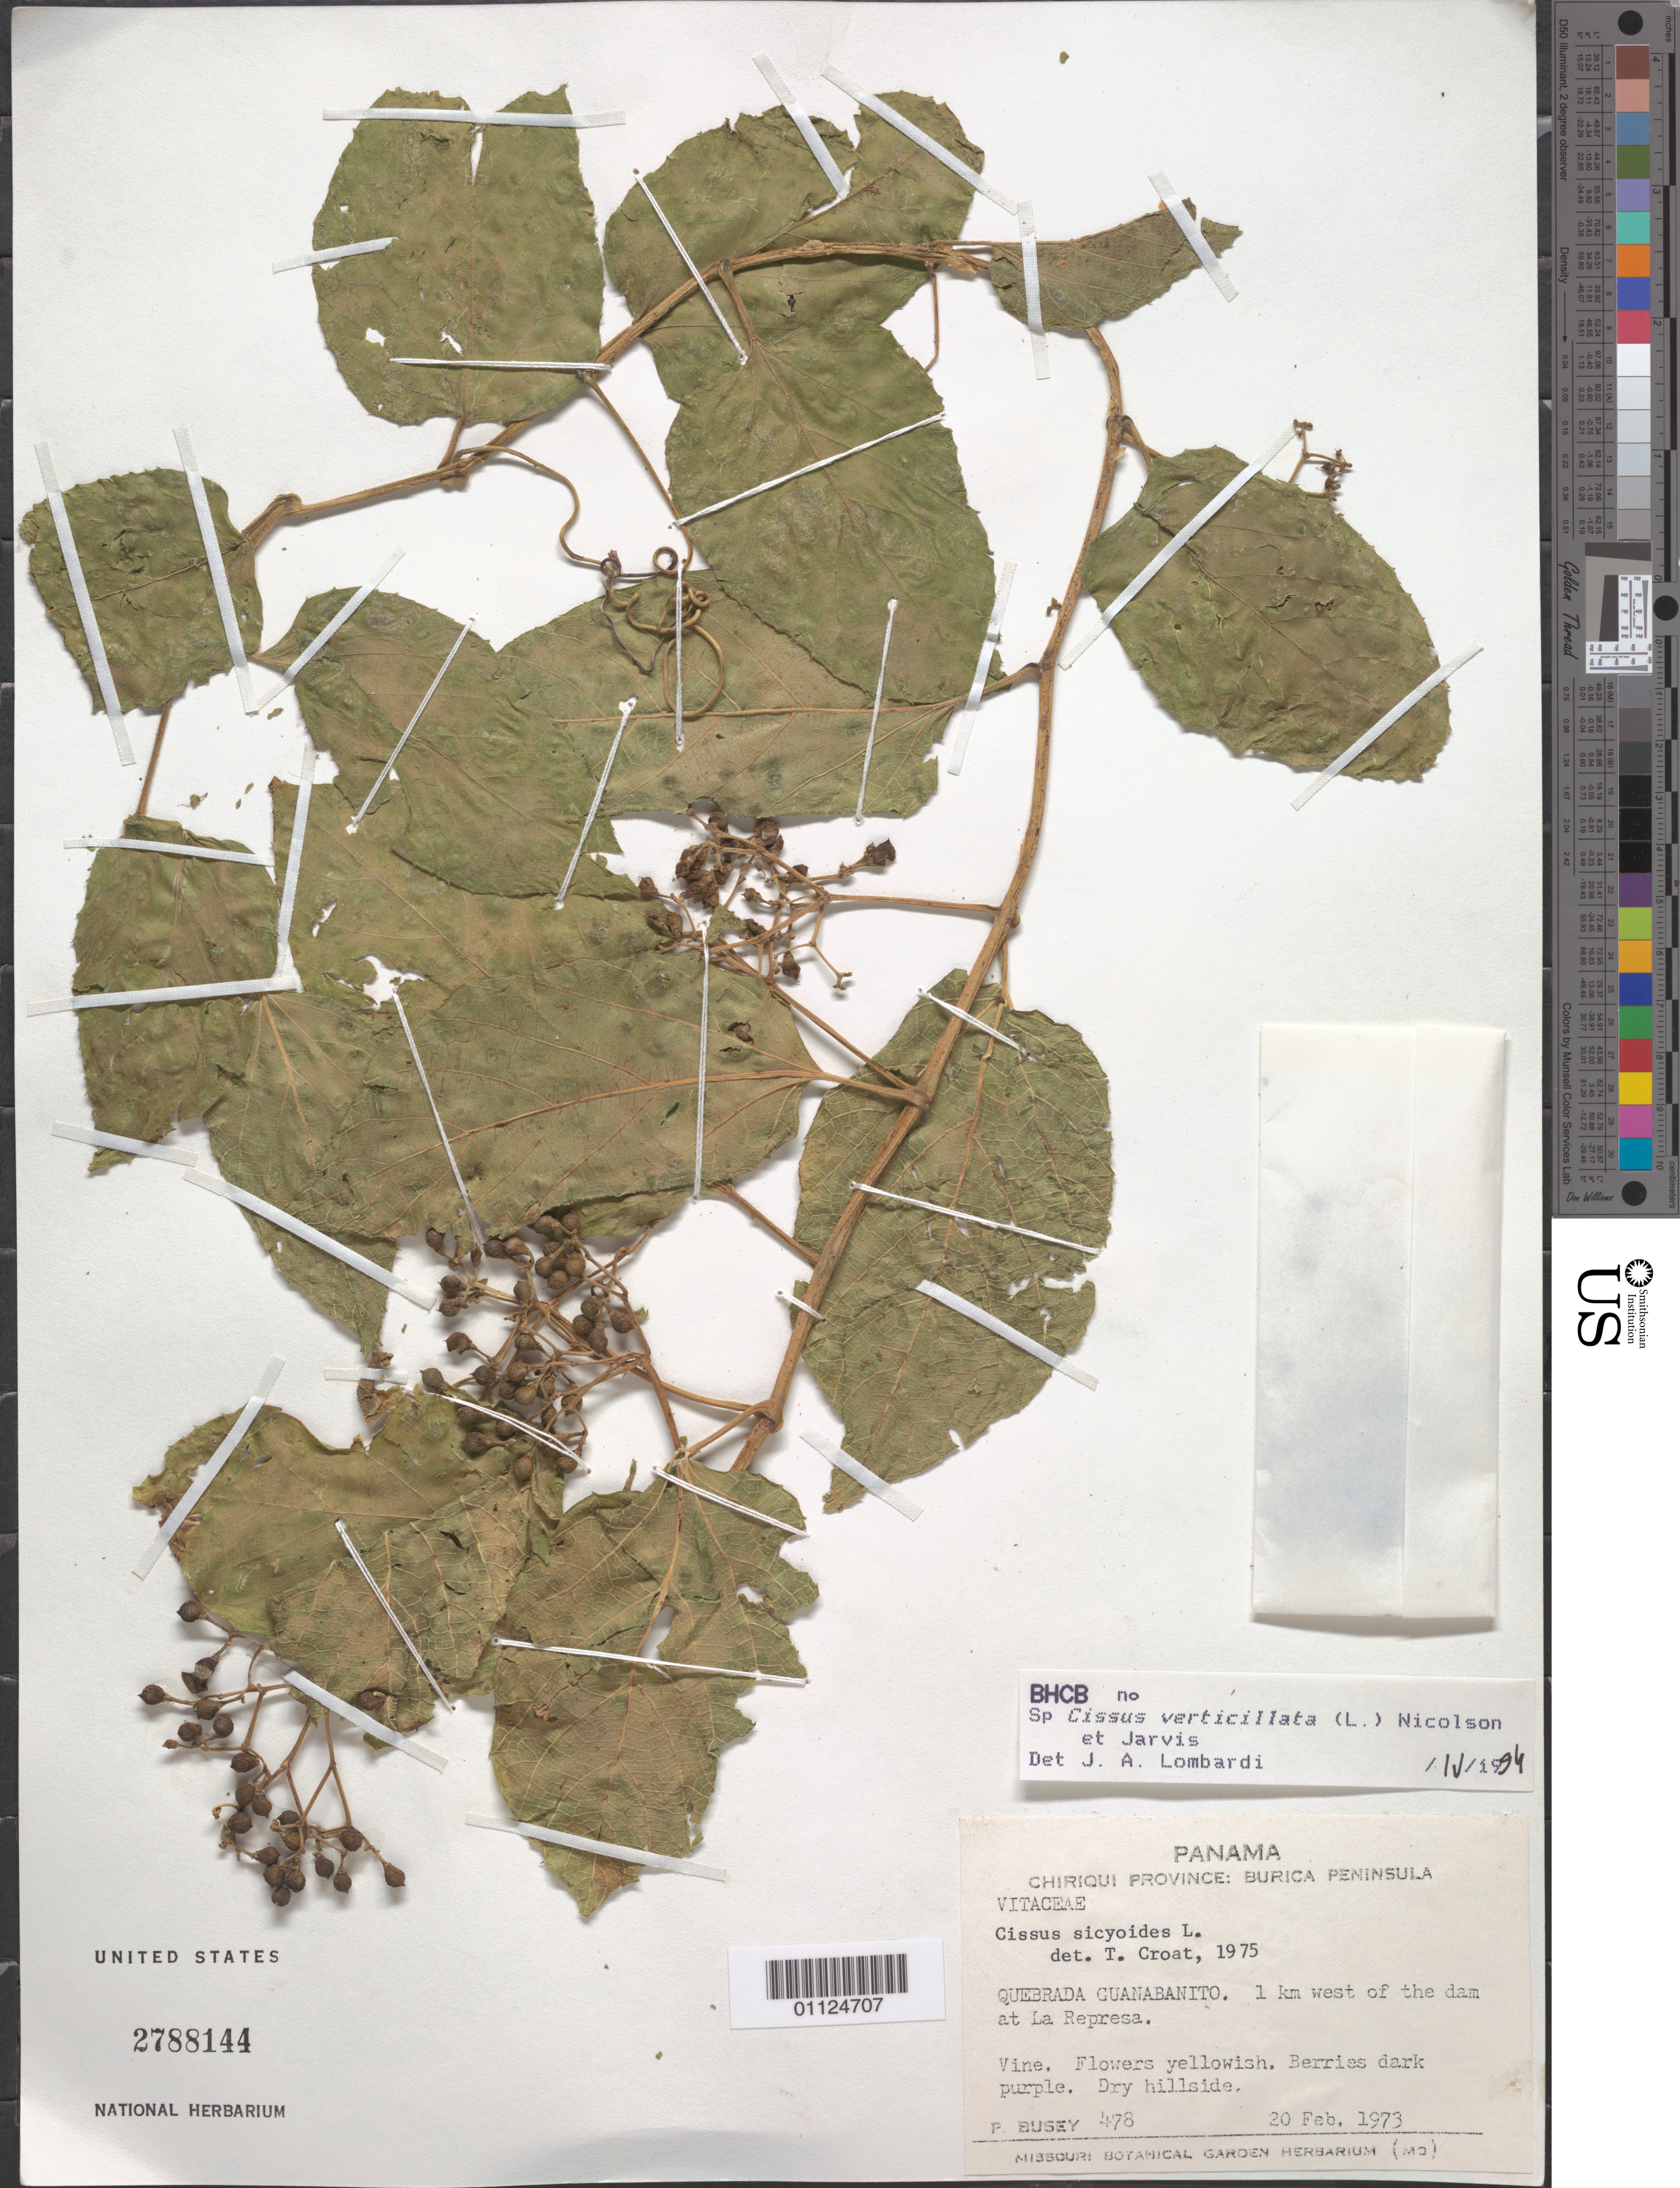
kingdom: Plantae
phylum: Tracheophyta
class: Magnoliopsida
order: Vitales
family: Vitaceae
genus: Cissus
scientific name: Cissus verticillata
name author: (L.) Nicolson & C.E. Jarvis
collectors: P. Busey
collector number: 478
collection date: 1973-02-20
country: Panama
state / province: Chiriquí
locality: Burica Peninsula. Quebrada Cuanabanito. 1 km W of the dam at La Represa.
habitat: Dry hillside. Vine.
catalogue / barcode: US 2788144